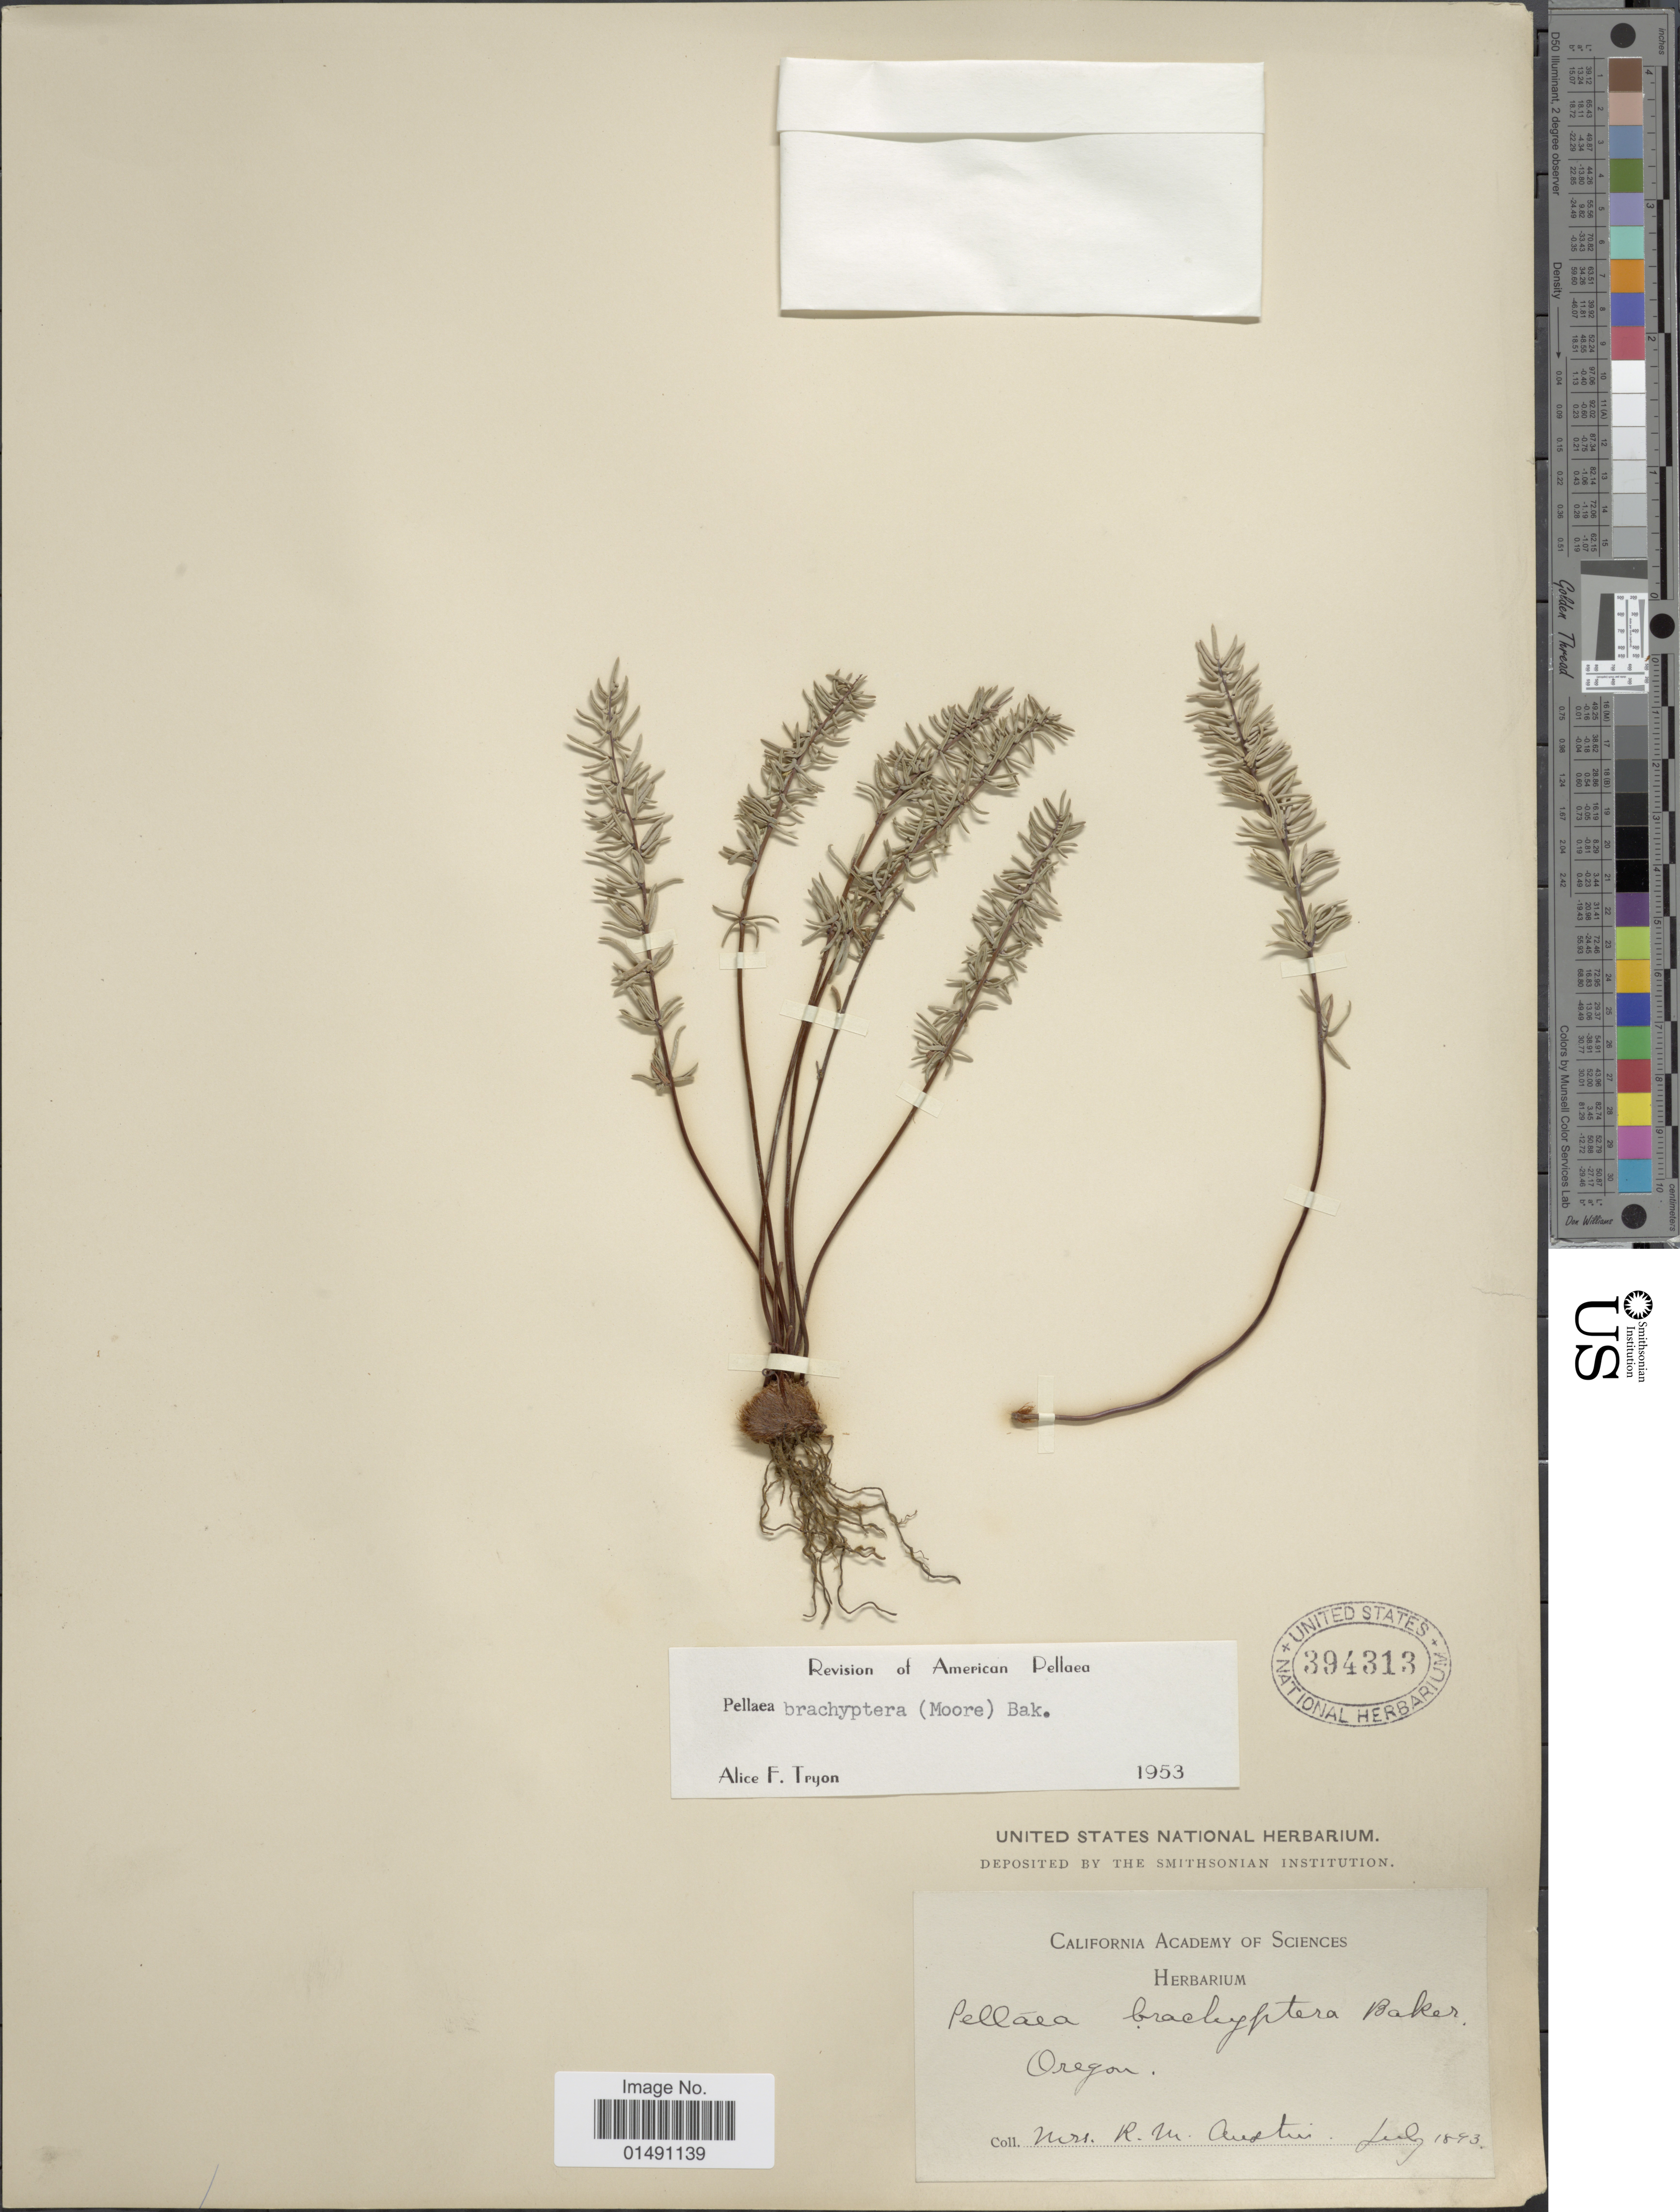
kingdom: Plantae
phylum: Tracheophyta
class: Polypodiopsida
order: Polypodiales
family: Pteridaceae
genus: Pellaea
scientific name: Pellaea brachyptera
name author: (T. Moore) Baker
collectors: R. Austin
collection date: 1893-07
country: United States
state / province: Oregon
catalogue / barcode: US 394313